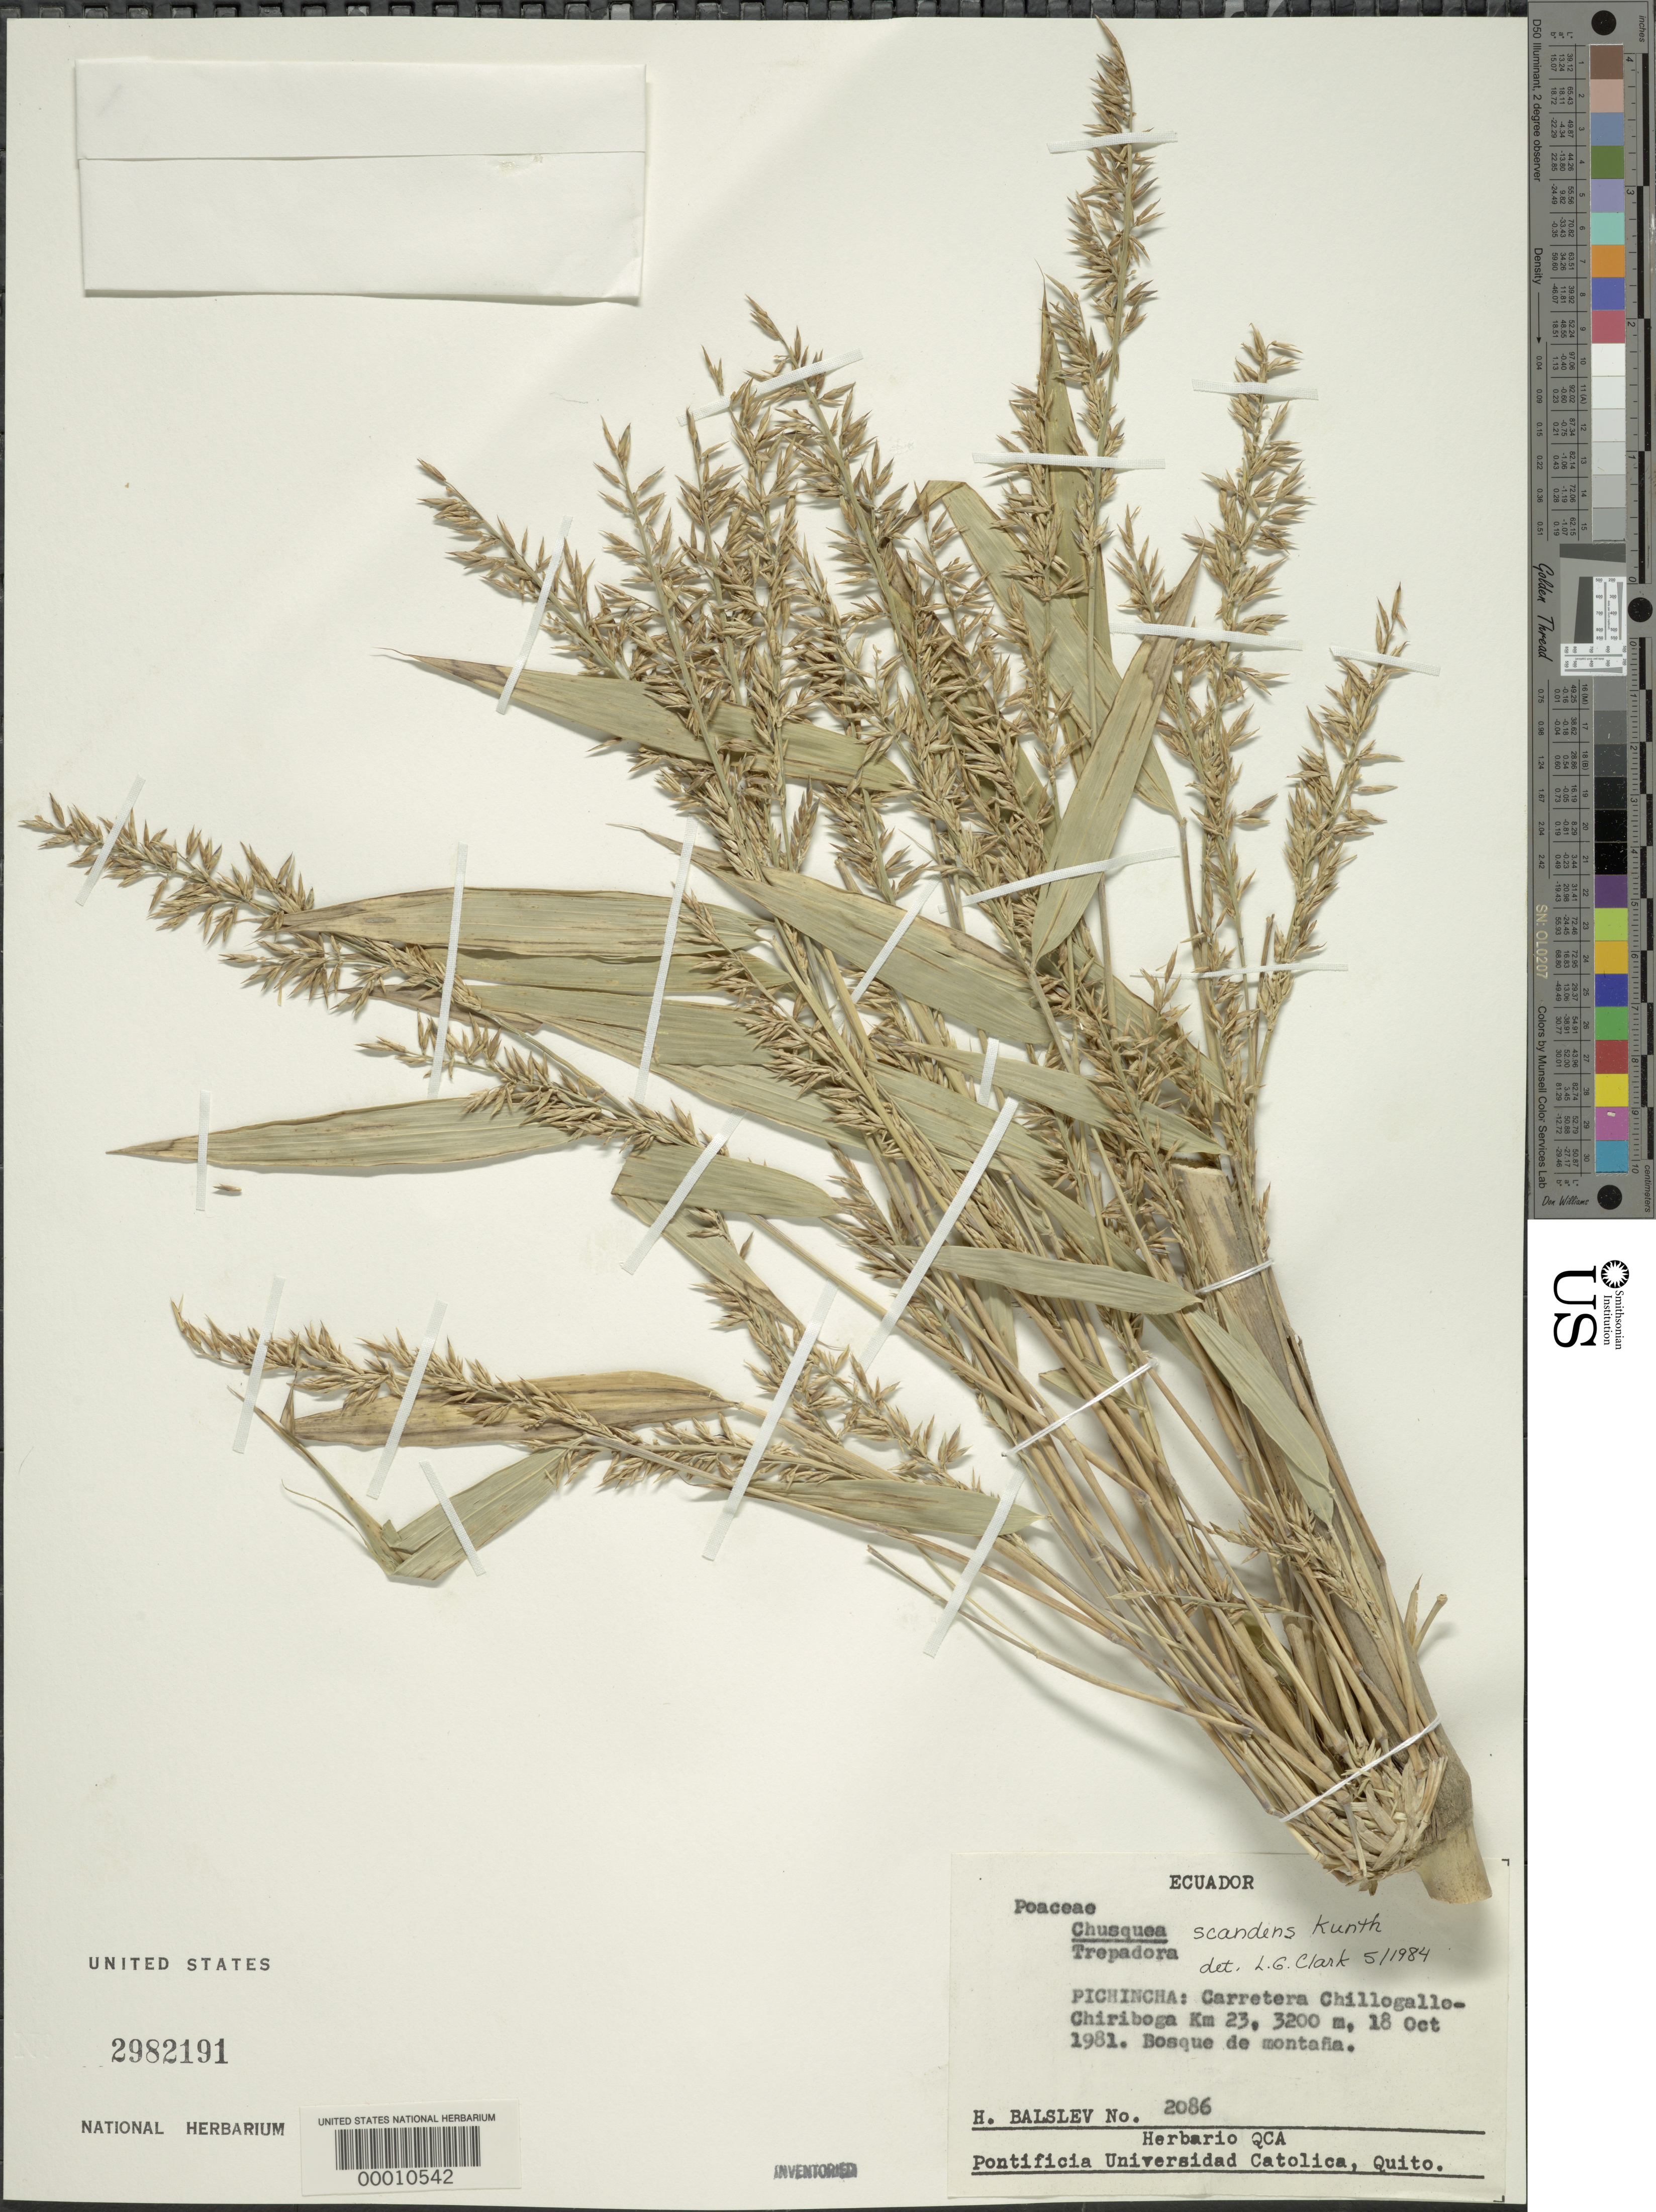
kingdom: Plantae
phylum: Tracheophyta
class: Liliopsida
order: Poales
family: Poaceae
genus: Chusquea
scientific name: Chusquea scandens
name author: Kunth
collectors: H. Balslev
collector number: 2086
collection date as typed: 18 Oct 1981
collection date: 1981-10-18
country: Ecuador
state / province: Pichincha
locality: Carretera chillogallo-chiriboga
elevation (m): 3200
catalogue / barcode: US 2982191